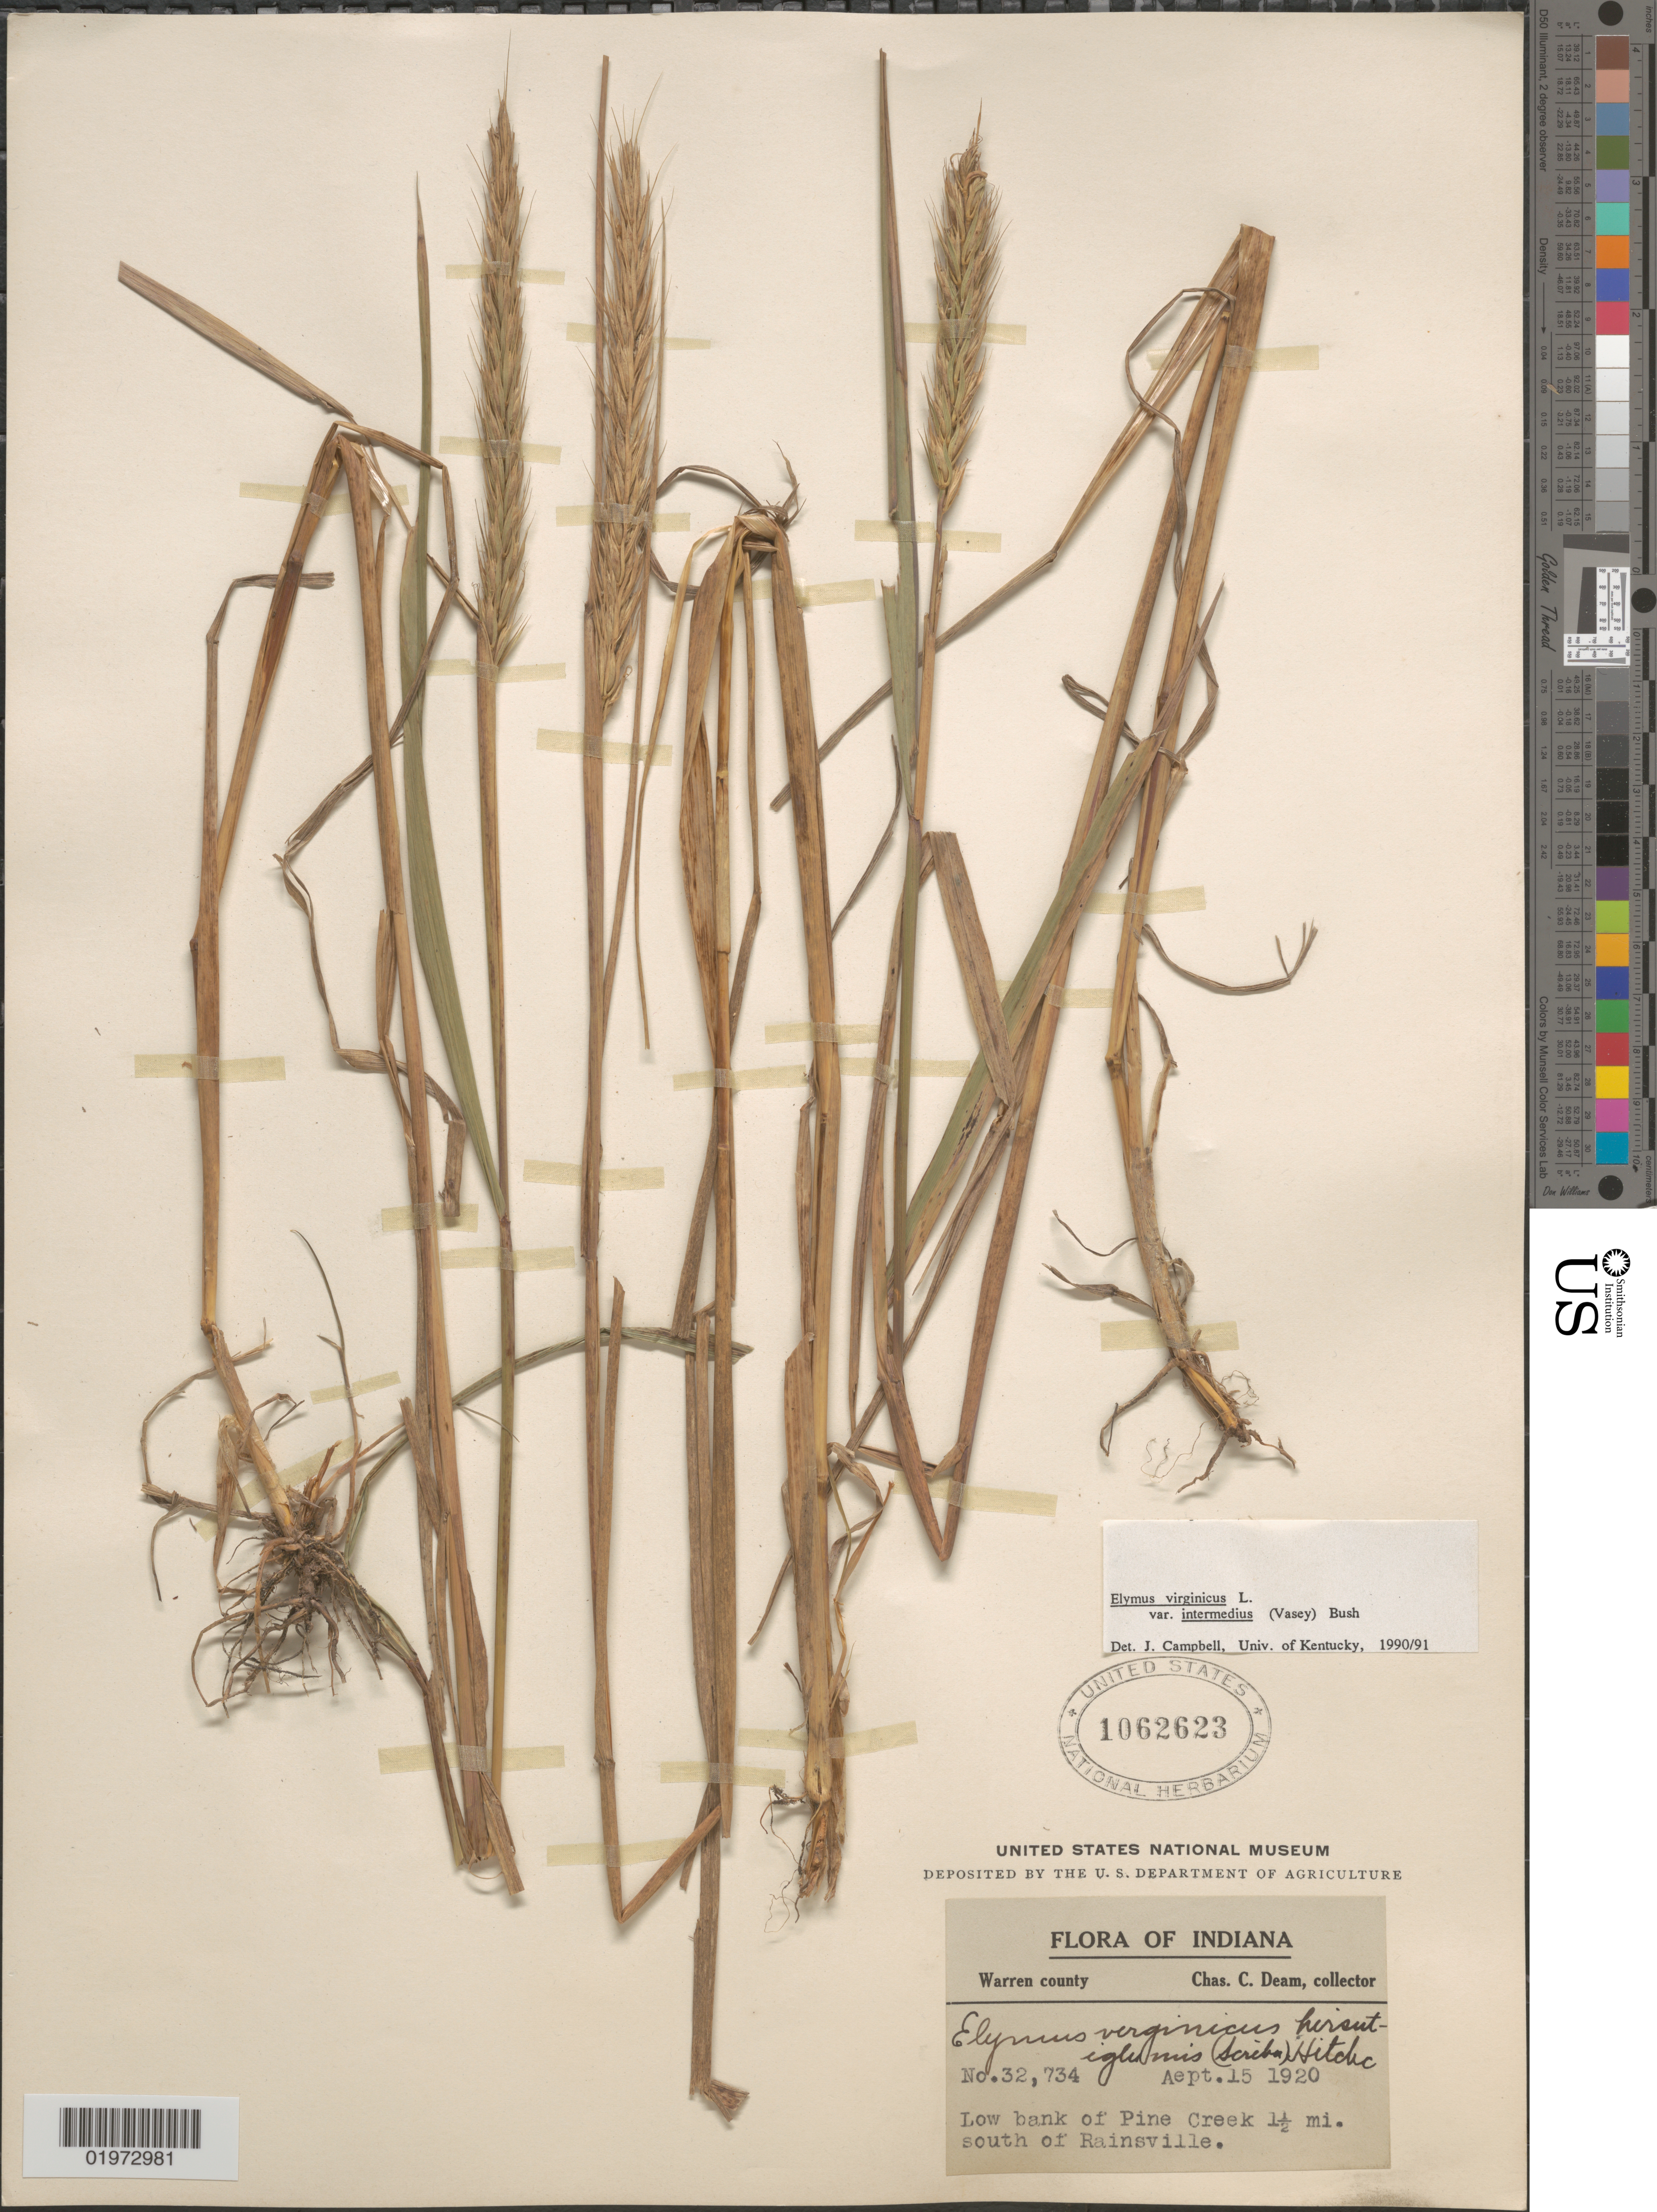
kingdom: Plantae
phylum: Tracheophyta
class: Liliopsida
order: Poales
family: Poaceae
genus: Elymus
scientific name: Elymus virginicus var. intermedius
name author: L.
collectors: C. C. Deam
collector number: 32734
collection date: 1920-09-15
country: United States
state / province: Indiana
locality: Warren county. Low bank of Pine Creek 1½ mi. south of Rainsville.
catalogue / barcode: US 1062623